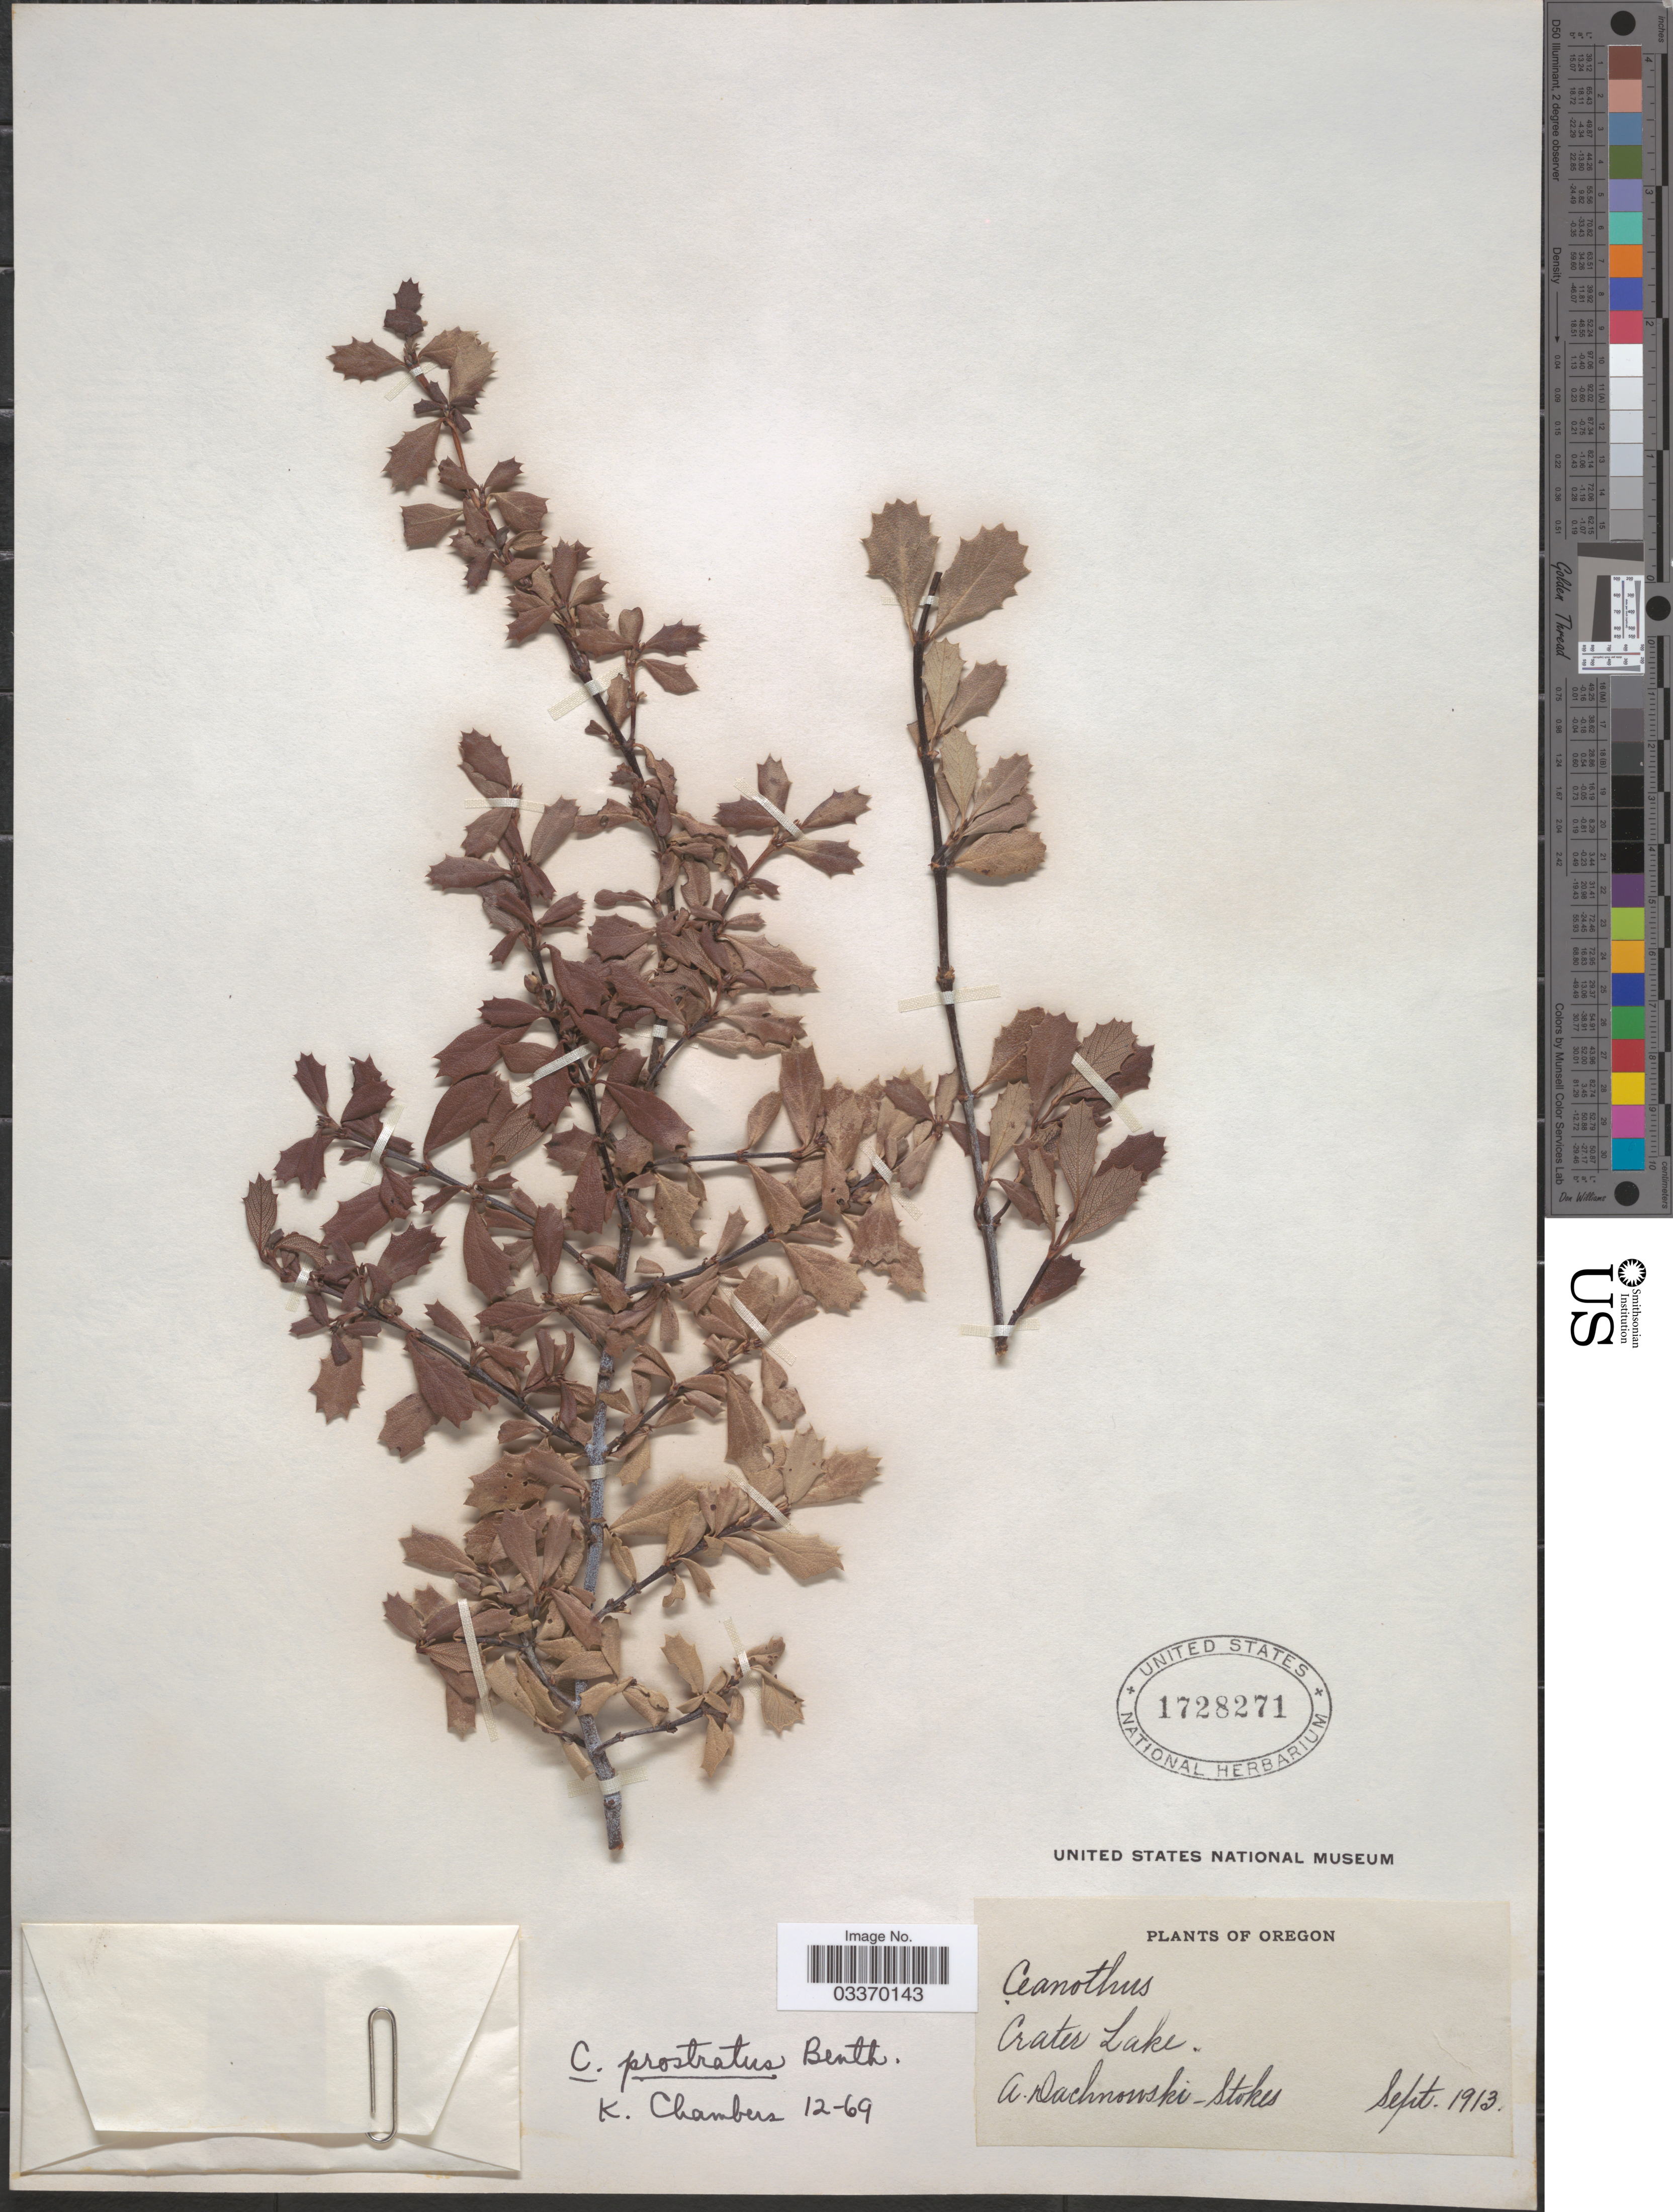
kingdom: Plantae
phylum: Tracheophyta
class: Magnoliopsida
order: Rosales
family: Rhamnaceae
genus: Ceanothus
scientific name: Ceanothus prostratus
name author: Benth.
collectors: A. P. Dachnowski-Stokes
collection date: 1913-09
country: United States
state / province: Oregon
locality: Crater Lake.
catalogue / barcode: US 1728271